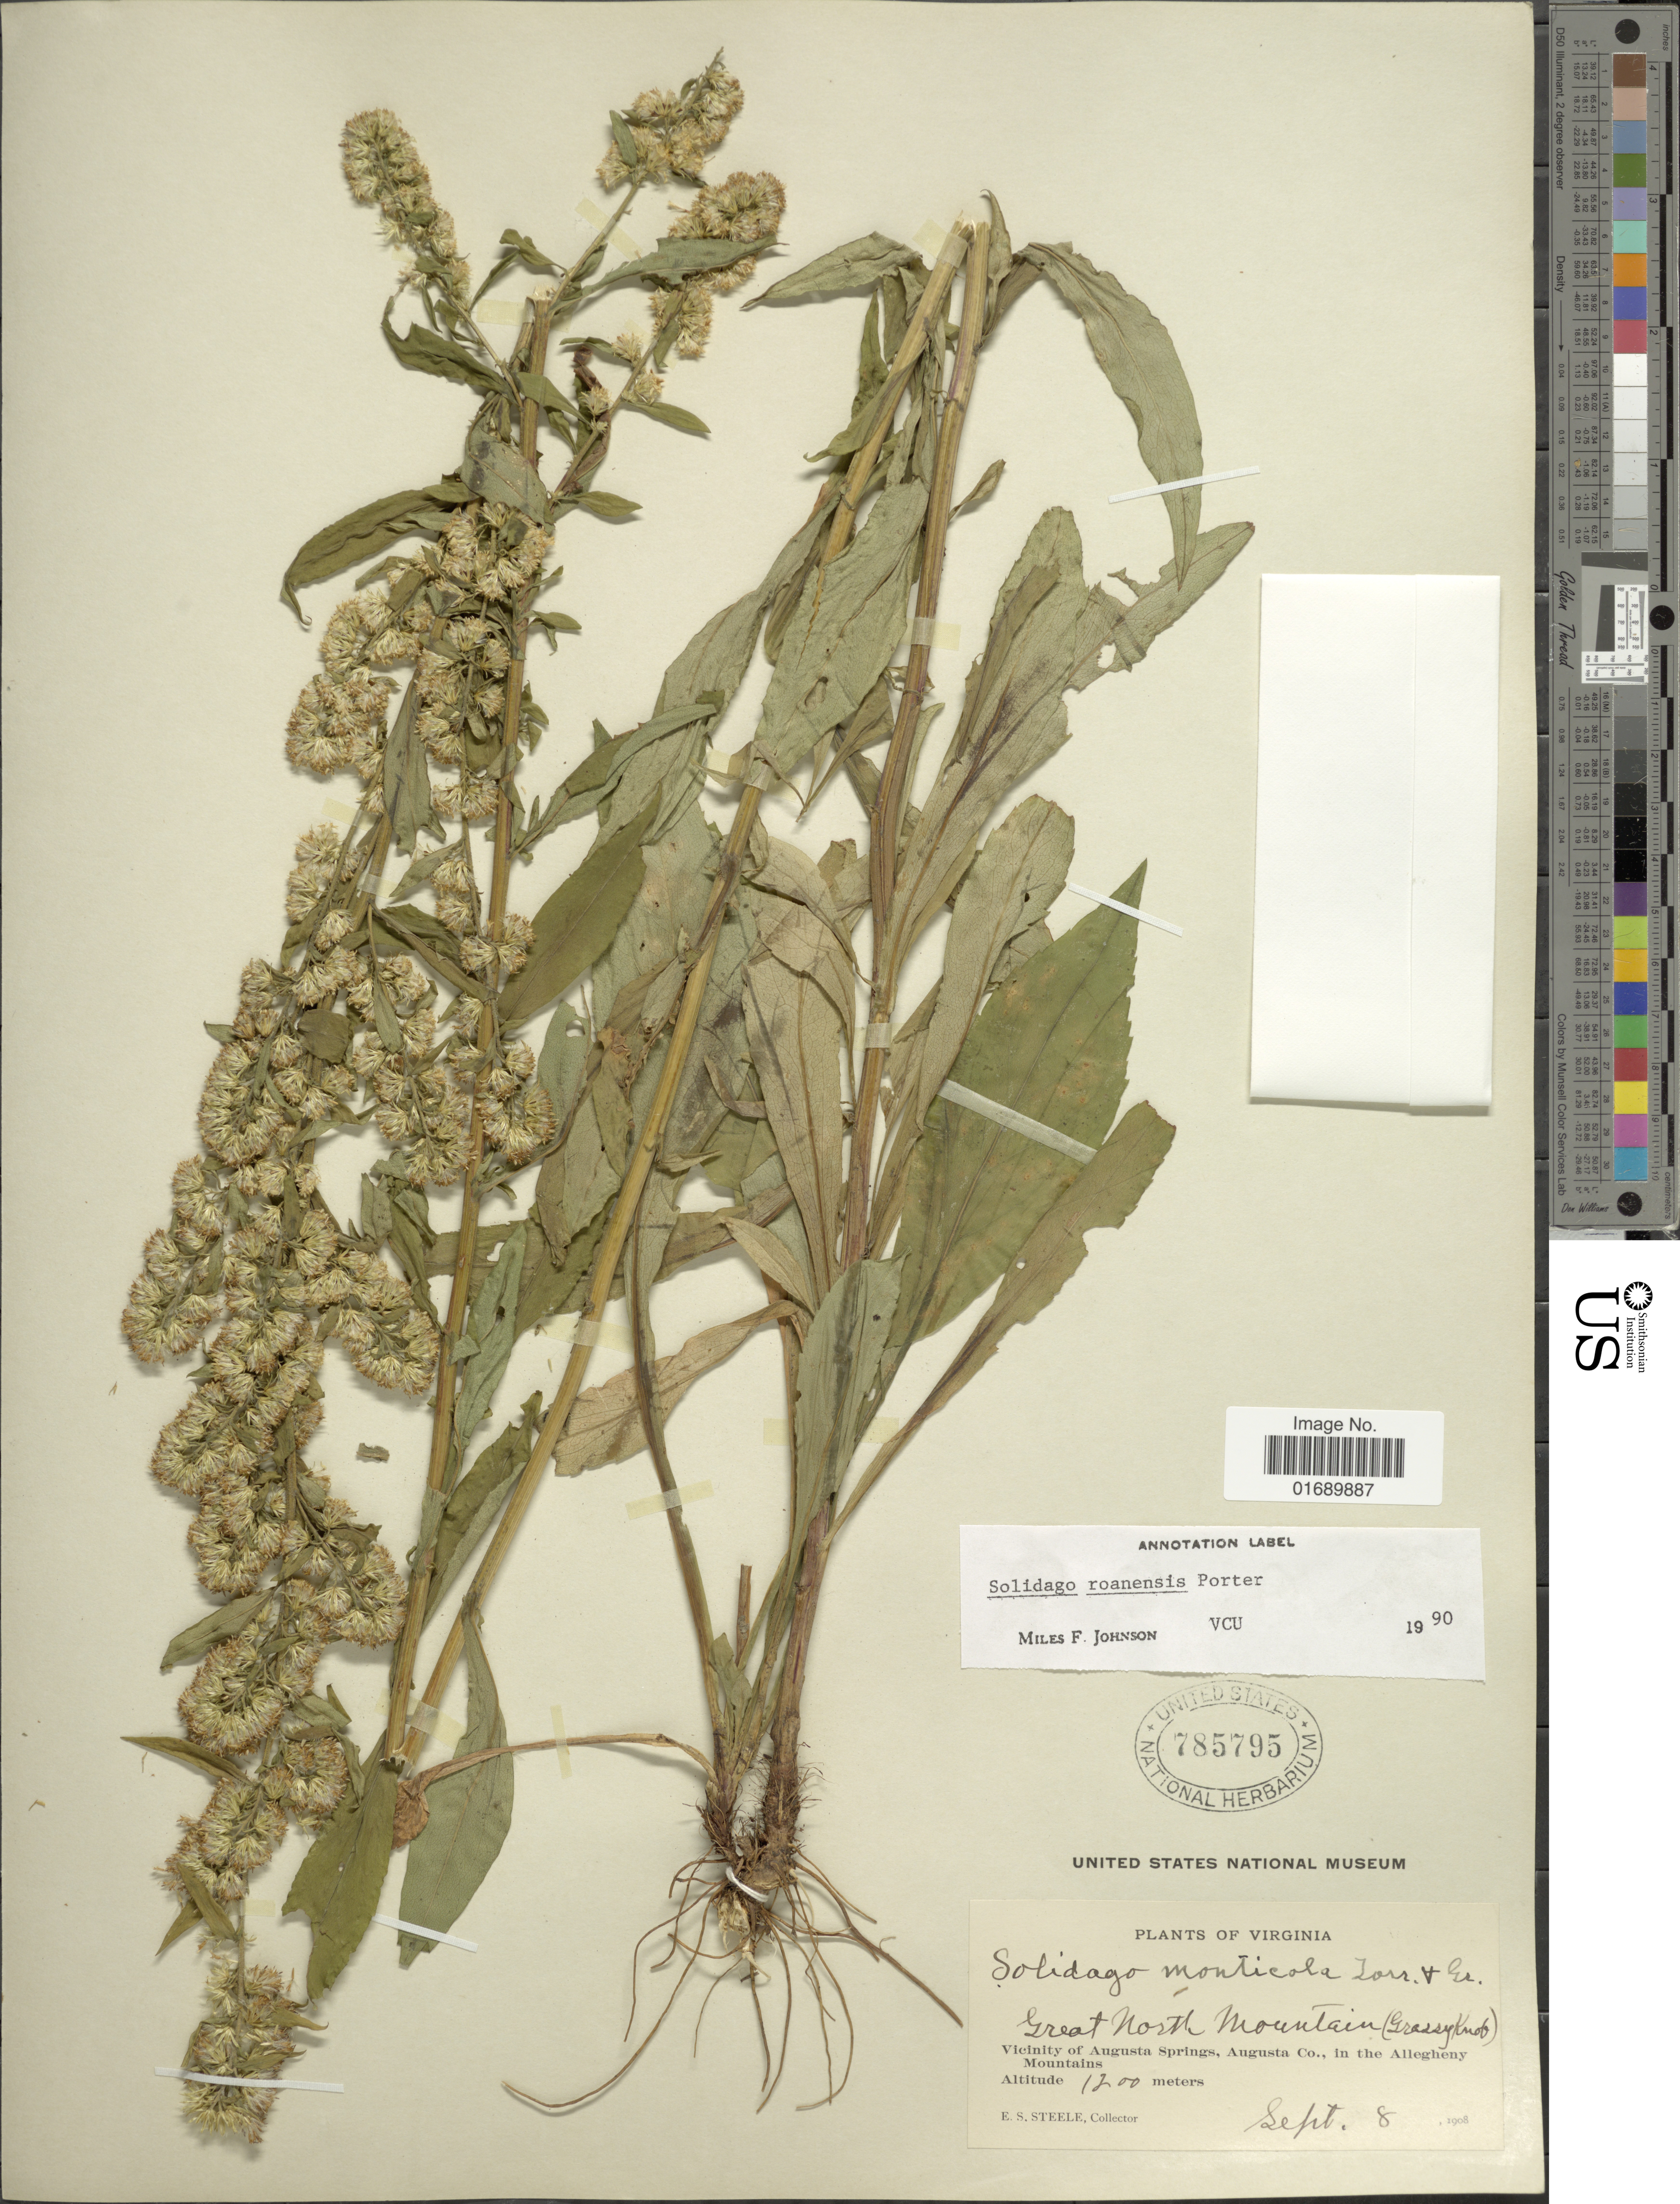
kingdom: Plantae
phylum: Tracheophyta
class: Magnoliopsida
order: Asterales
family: Asteraceae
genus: Solidago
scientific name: Solidago roanensis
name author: Porter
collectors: E. Steele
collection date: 1908-09-08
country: United States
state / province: Virginia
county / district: Augusta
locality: Great North Mountain (Grassy Knob) Vicinity of Augusta Springs, Augusta Co., in the Allegheny Mountains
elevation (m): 1200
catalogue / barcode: US 785795